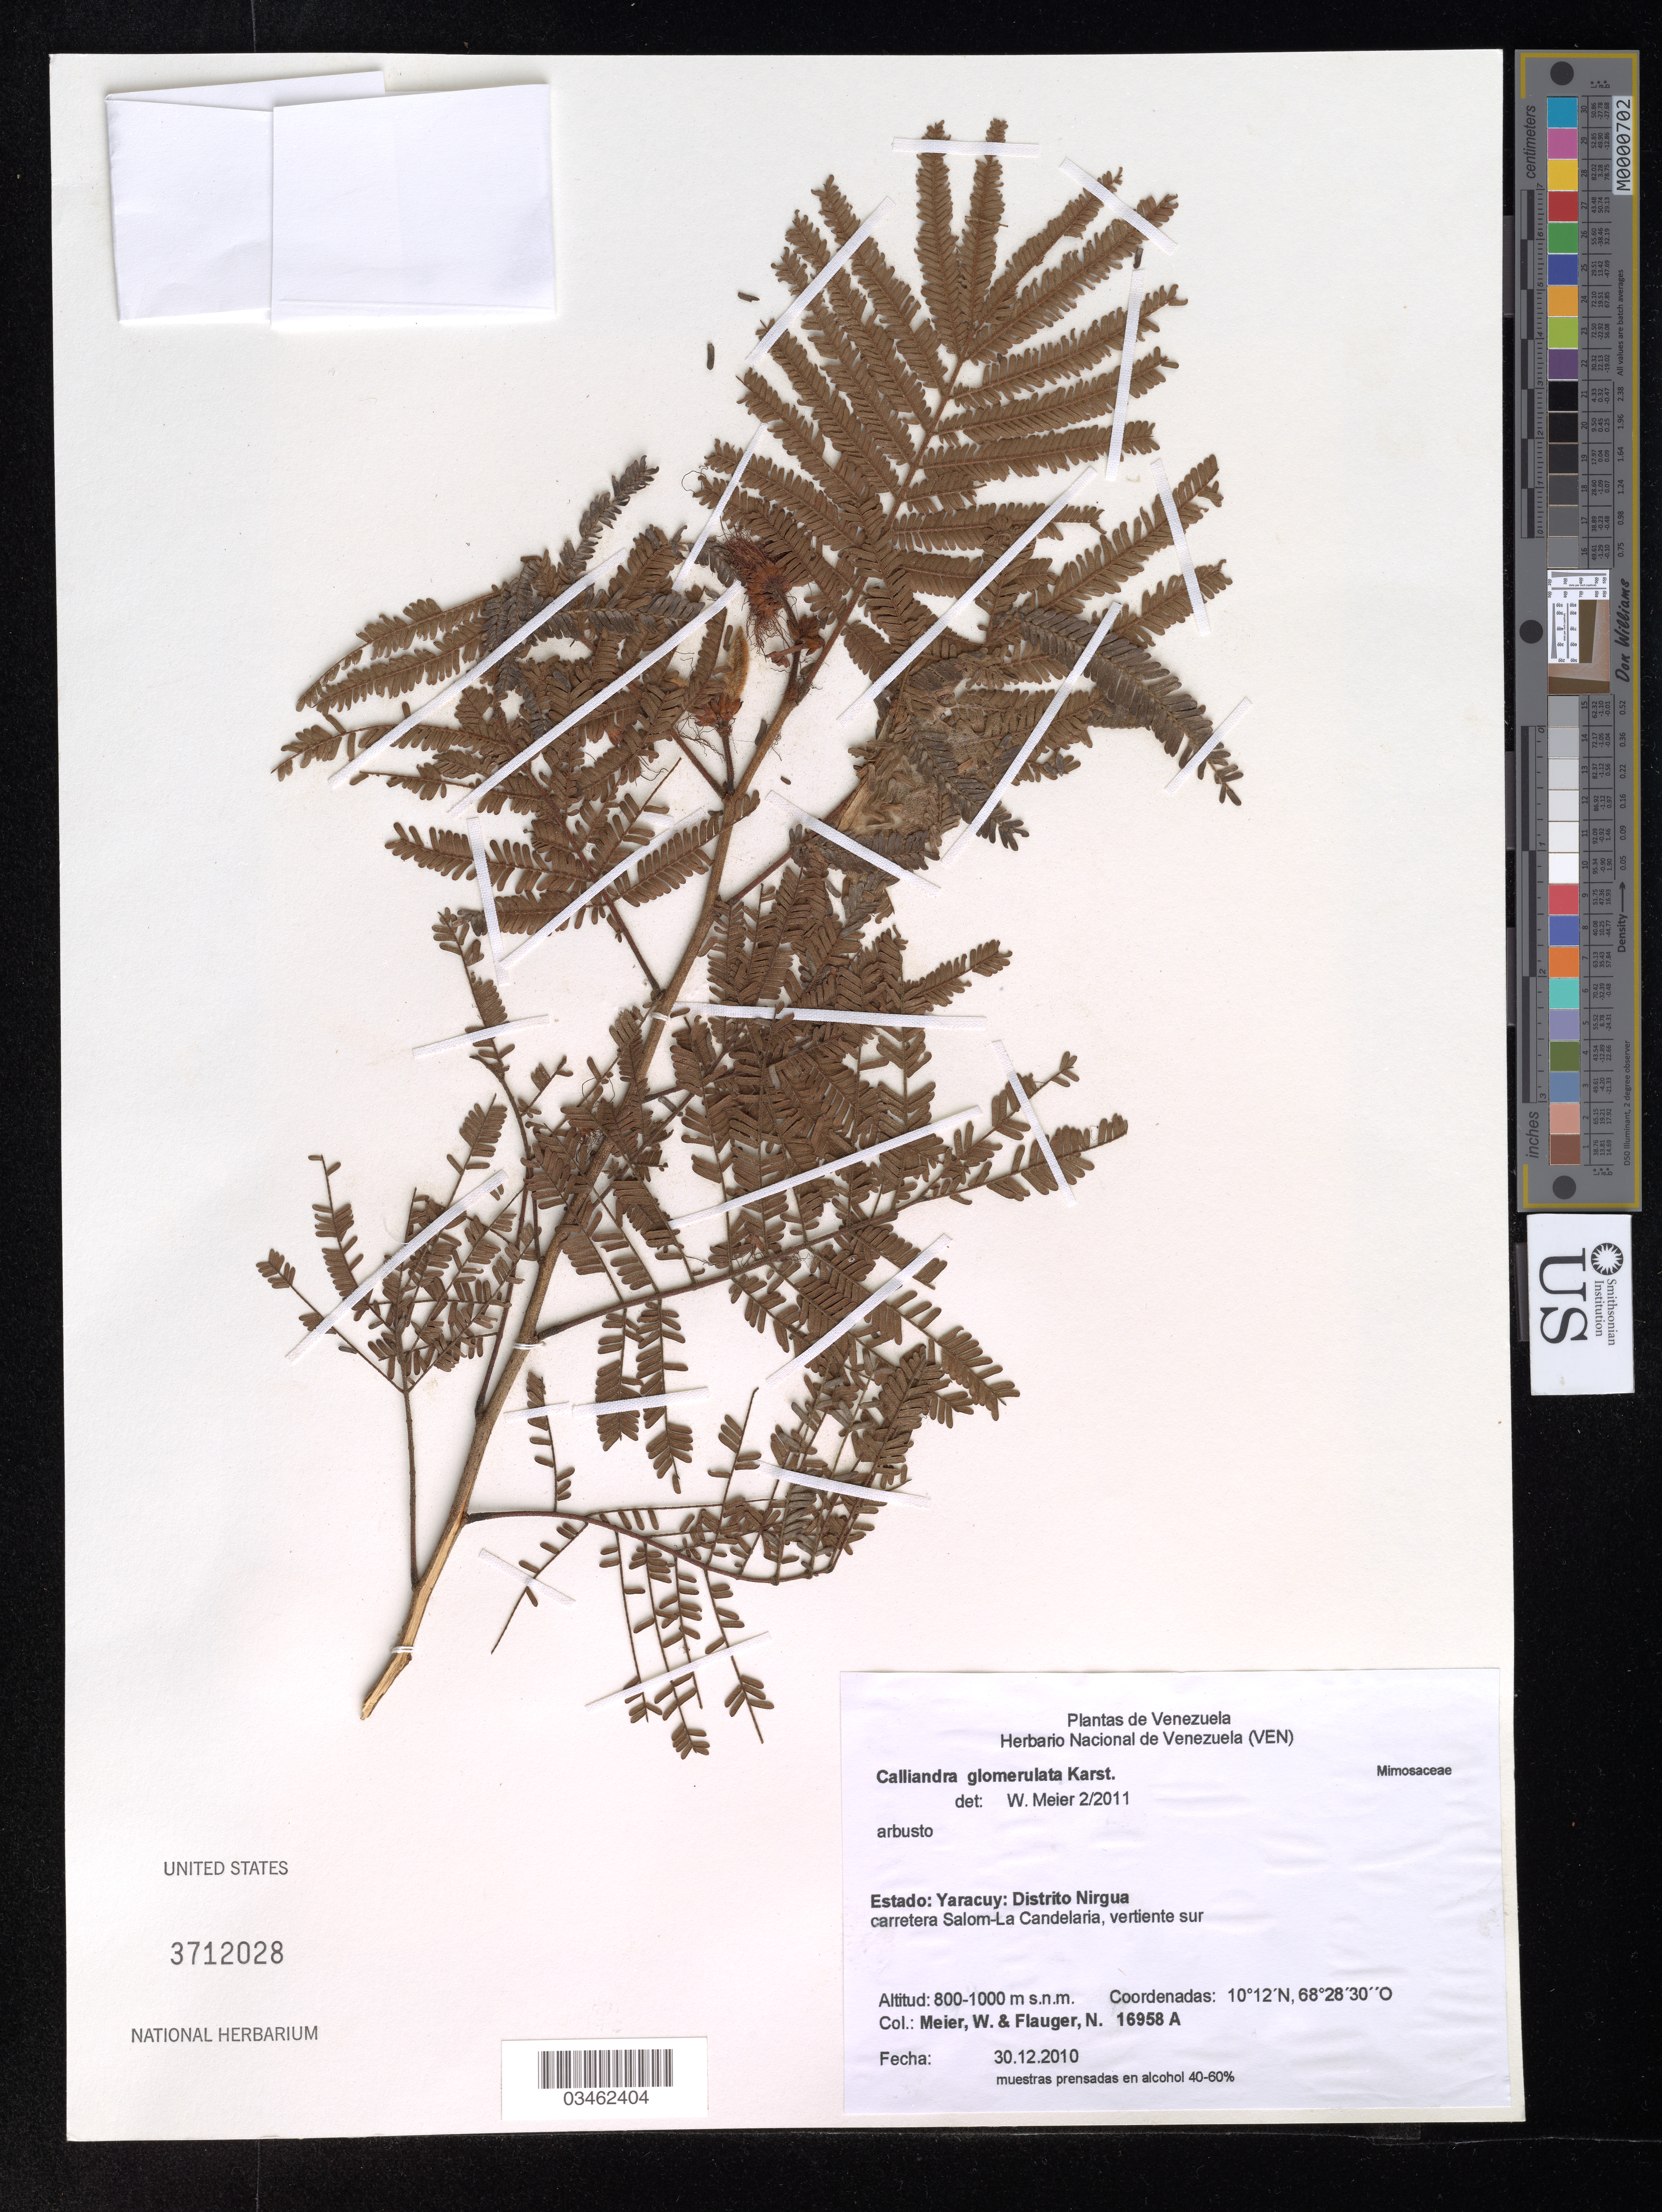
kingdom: Plantae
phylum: Tracheophyta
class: Magnoliopsida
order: Fabales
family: Fabaceae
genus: Calliandra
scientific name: Calliandra glomerulata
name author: H. Karst.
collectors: W. Meier & N. Flauger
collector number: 16958 A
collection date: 2010-12-30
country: Venezuela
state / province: Yaracuy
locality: Distrito Nirgau carretera Salom-La Candelaria, vertiente sur.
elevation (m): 800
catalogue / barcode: US 3712028